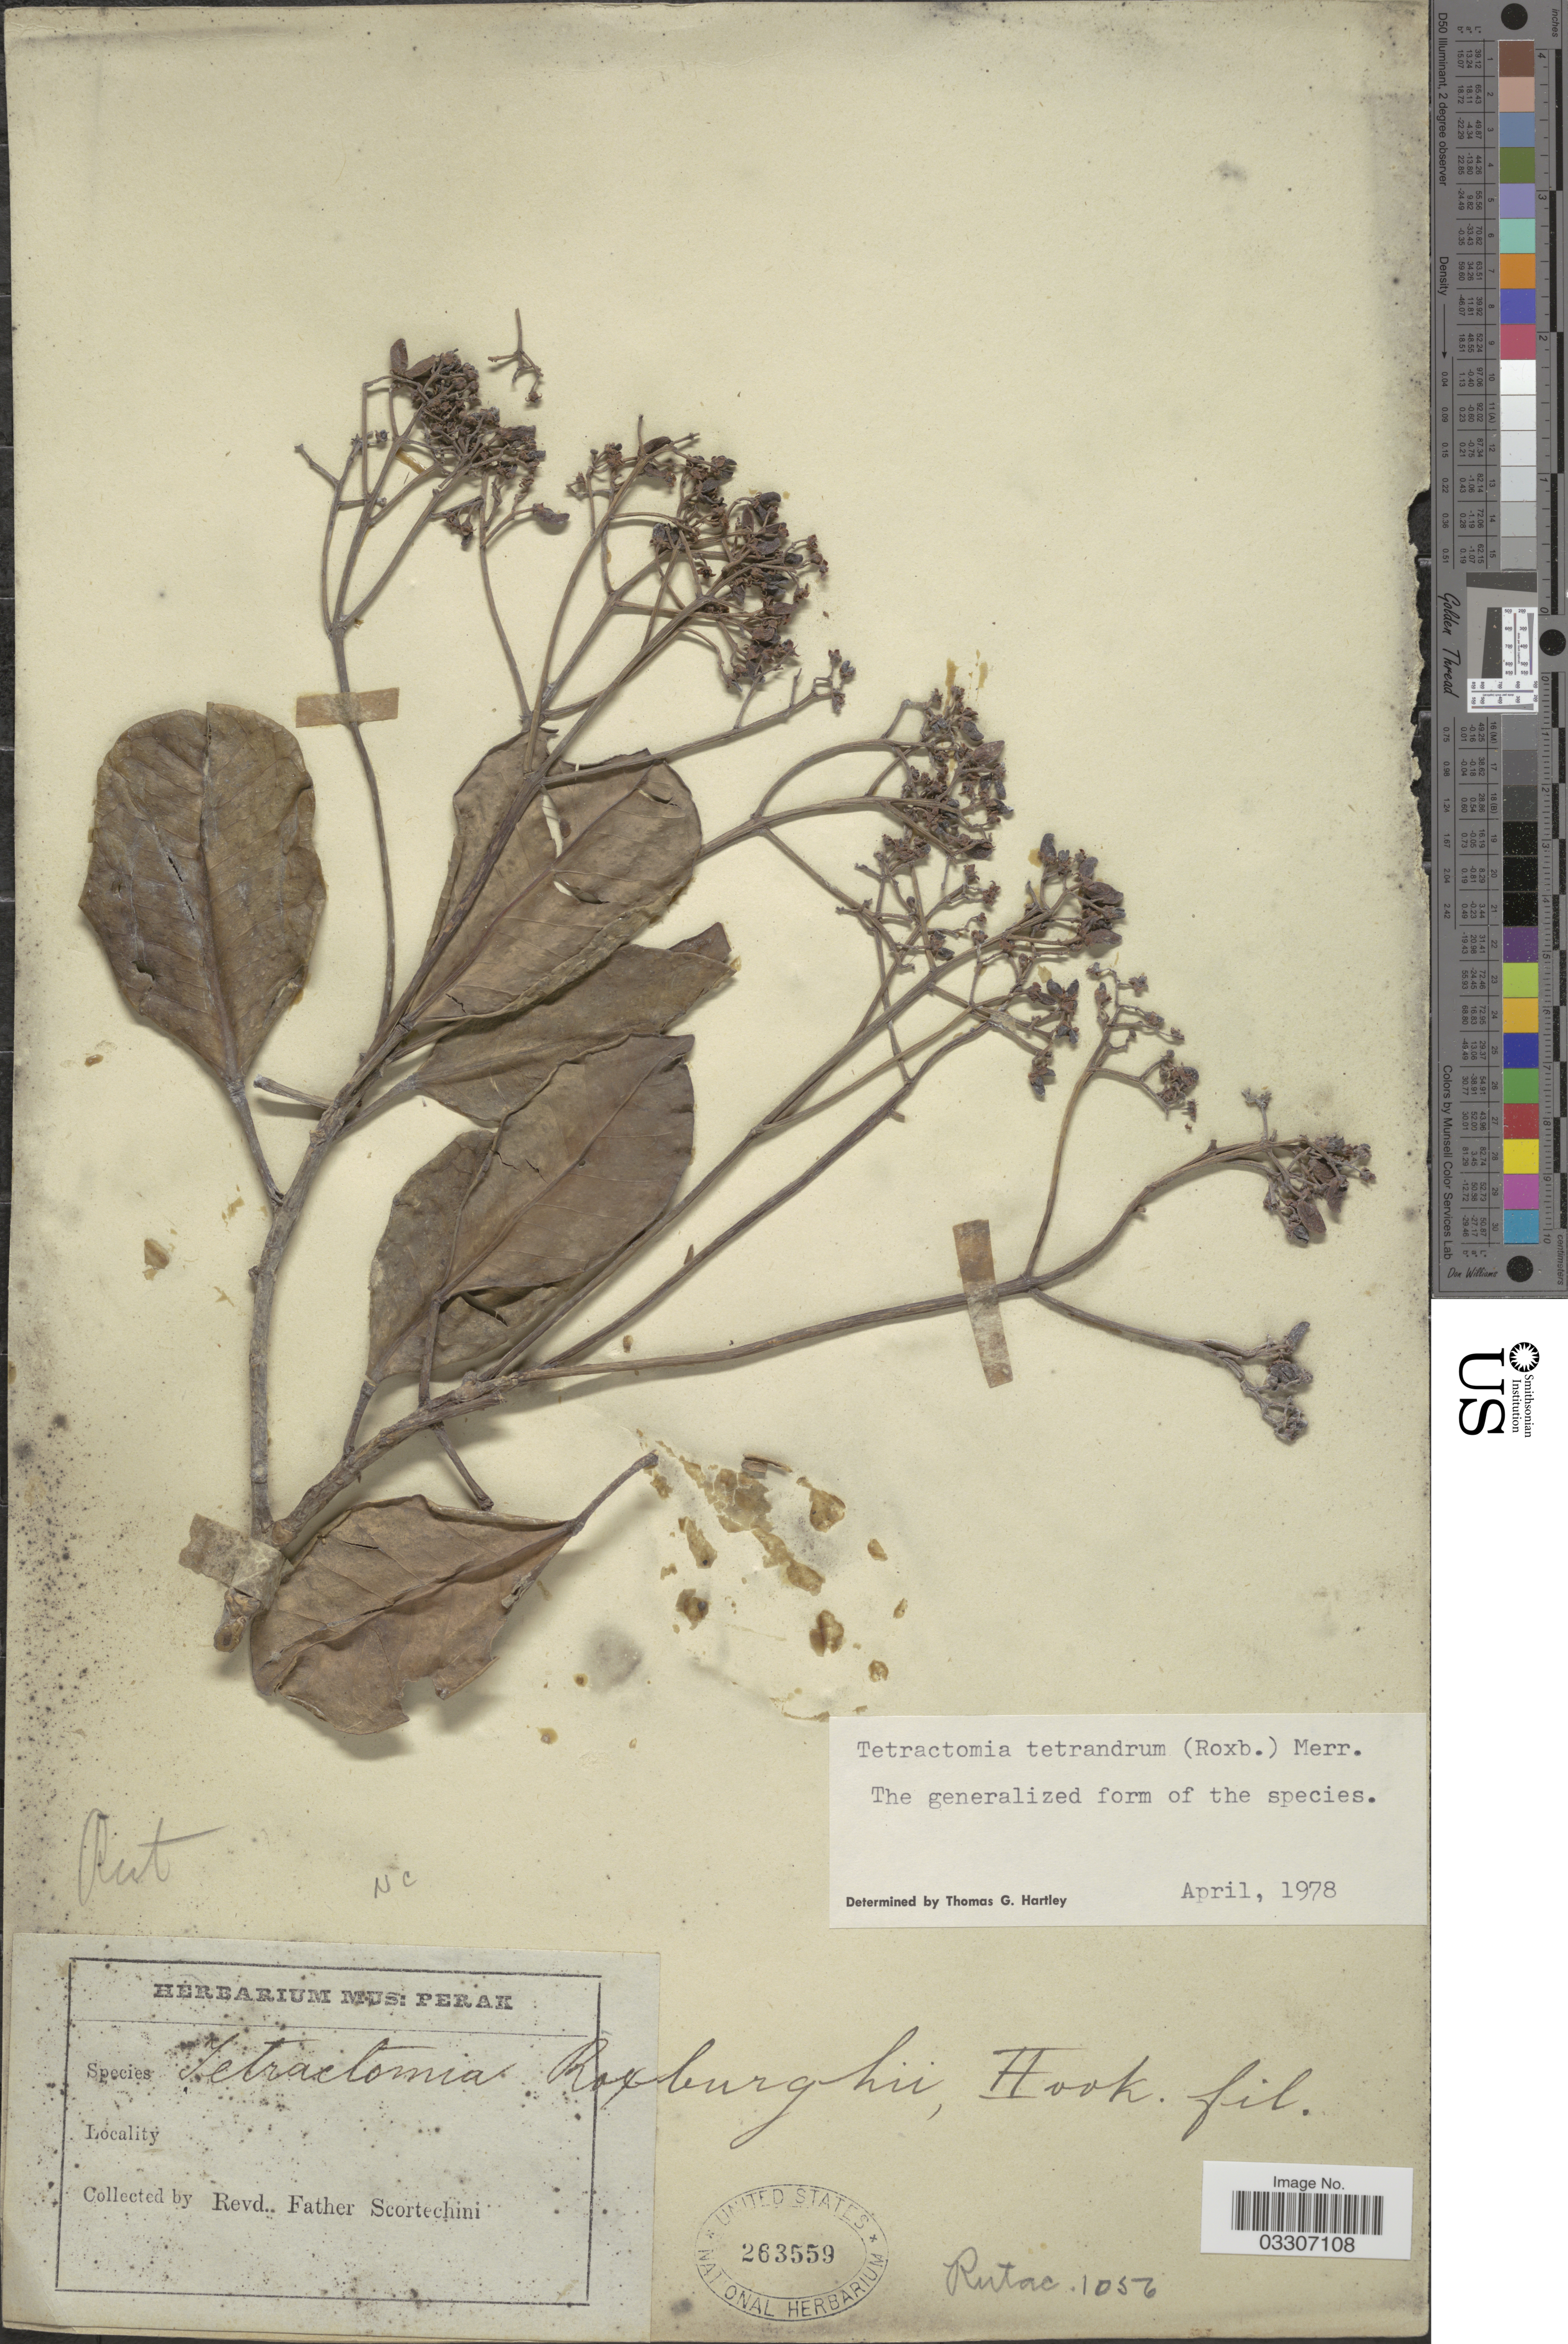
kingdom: Plantae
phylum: Tracheophyta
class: Magnoliopsida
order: Sapindales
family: Rutaceae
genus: Tetractomia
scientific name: Tetractomia tetrandra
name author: (Roxb.) Merr.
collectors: Fr. Scortechini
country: Malaysia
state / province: Perak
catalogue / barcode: US 263559